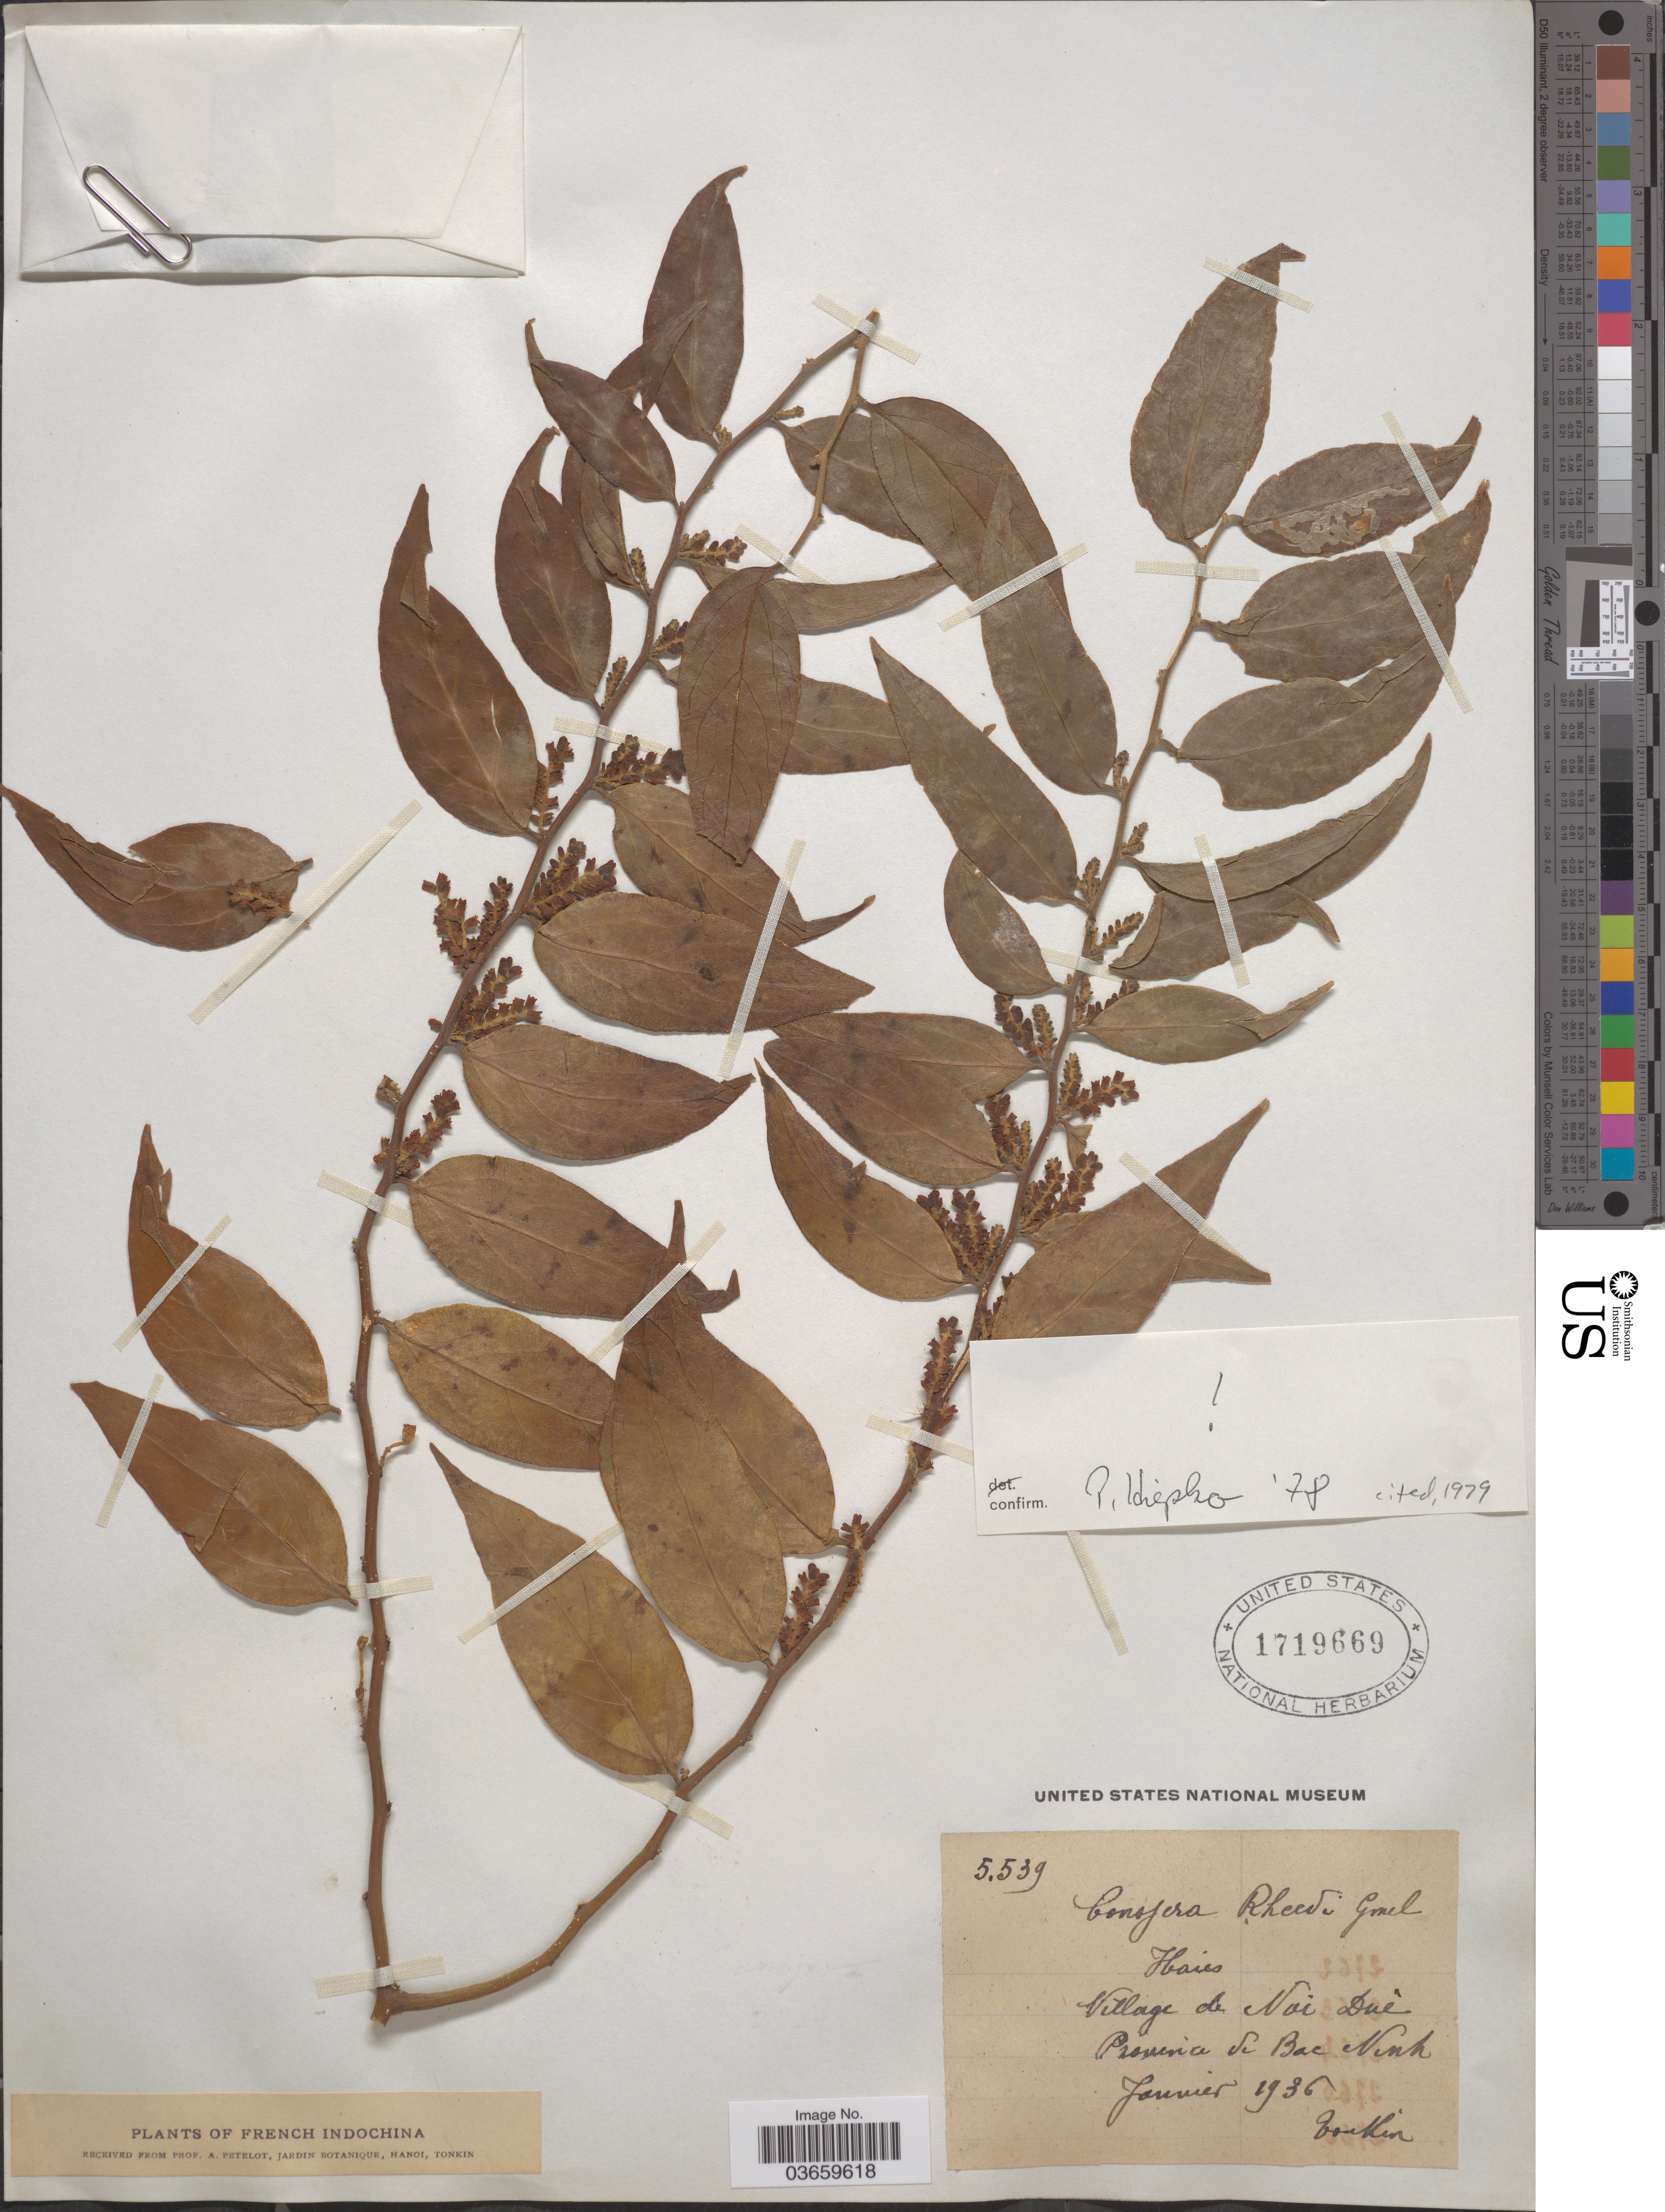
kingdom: Plantae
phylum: Tracheophyta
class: Magnoliopsida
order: Santalales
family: Opiliaceae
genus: Cansjera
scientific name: Cansjera rheedii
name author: J.F. Gmel.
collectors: Pételot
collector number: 5539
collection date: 1936-01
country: Vietnam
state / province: Bac Ninh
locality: French Indochina. Village de Noi Dué. Provincia de Bac Ninh.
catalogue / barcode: US 1719669